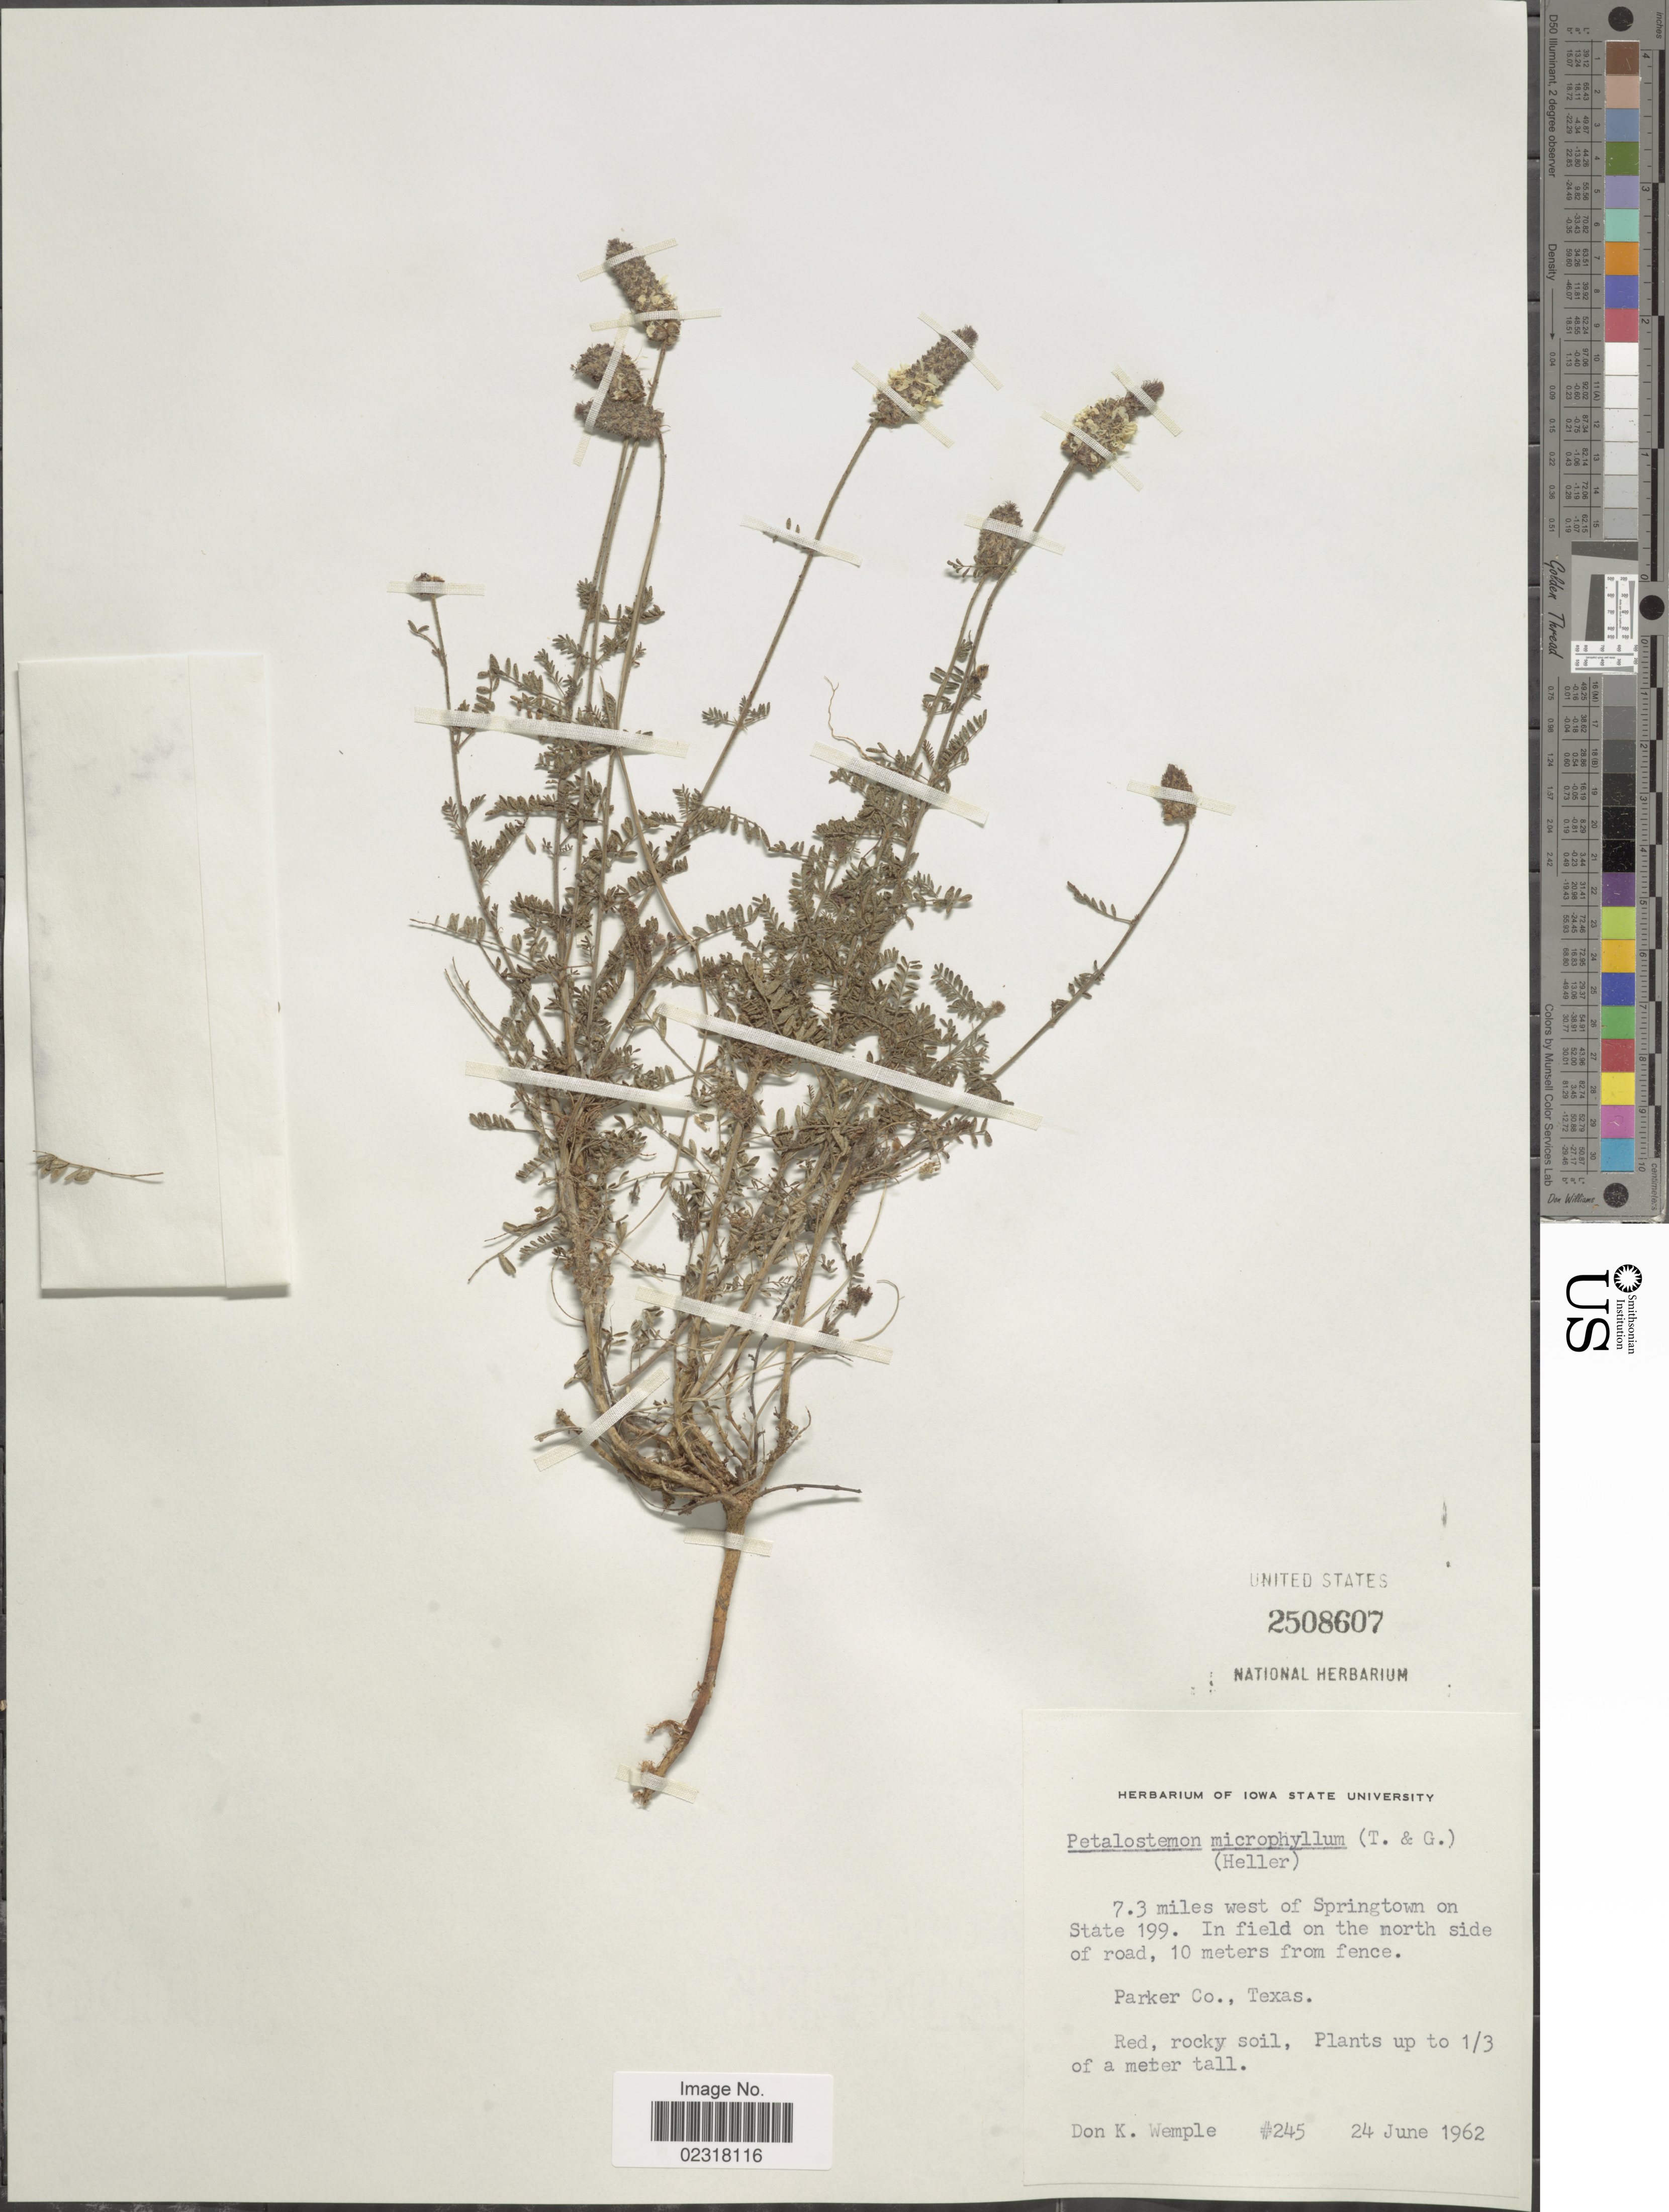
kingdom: Plantae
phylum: Tracheophyta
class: Magnoliopsida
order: Fabales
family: Fabaceae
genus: Dalea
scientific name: Dalea phleoides var. microphylla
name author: (Torr. & A. Gray) Barneby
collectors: D. Wemple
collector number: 245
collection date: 1962-06-24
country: United States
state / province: Texas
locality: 7.3 miles west of Springtown on State 199, in field on the north side of road, 10 meters from fence, Parker Co.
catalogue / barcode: US 2508607